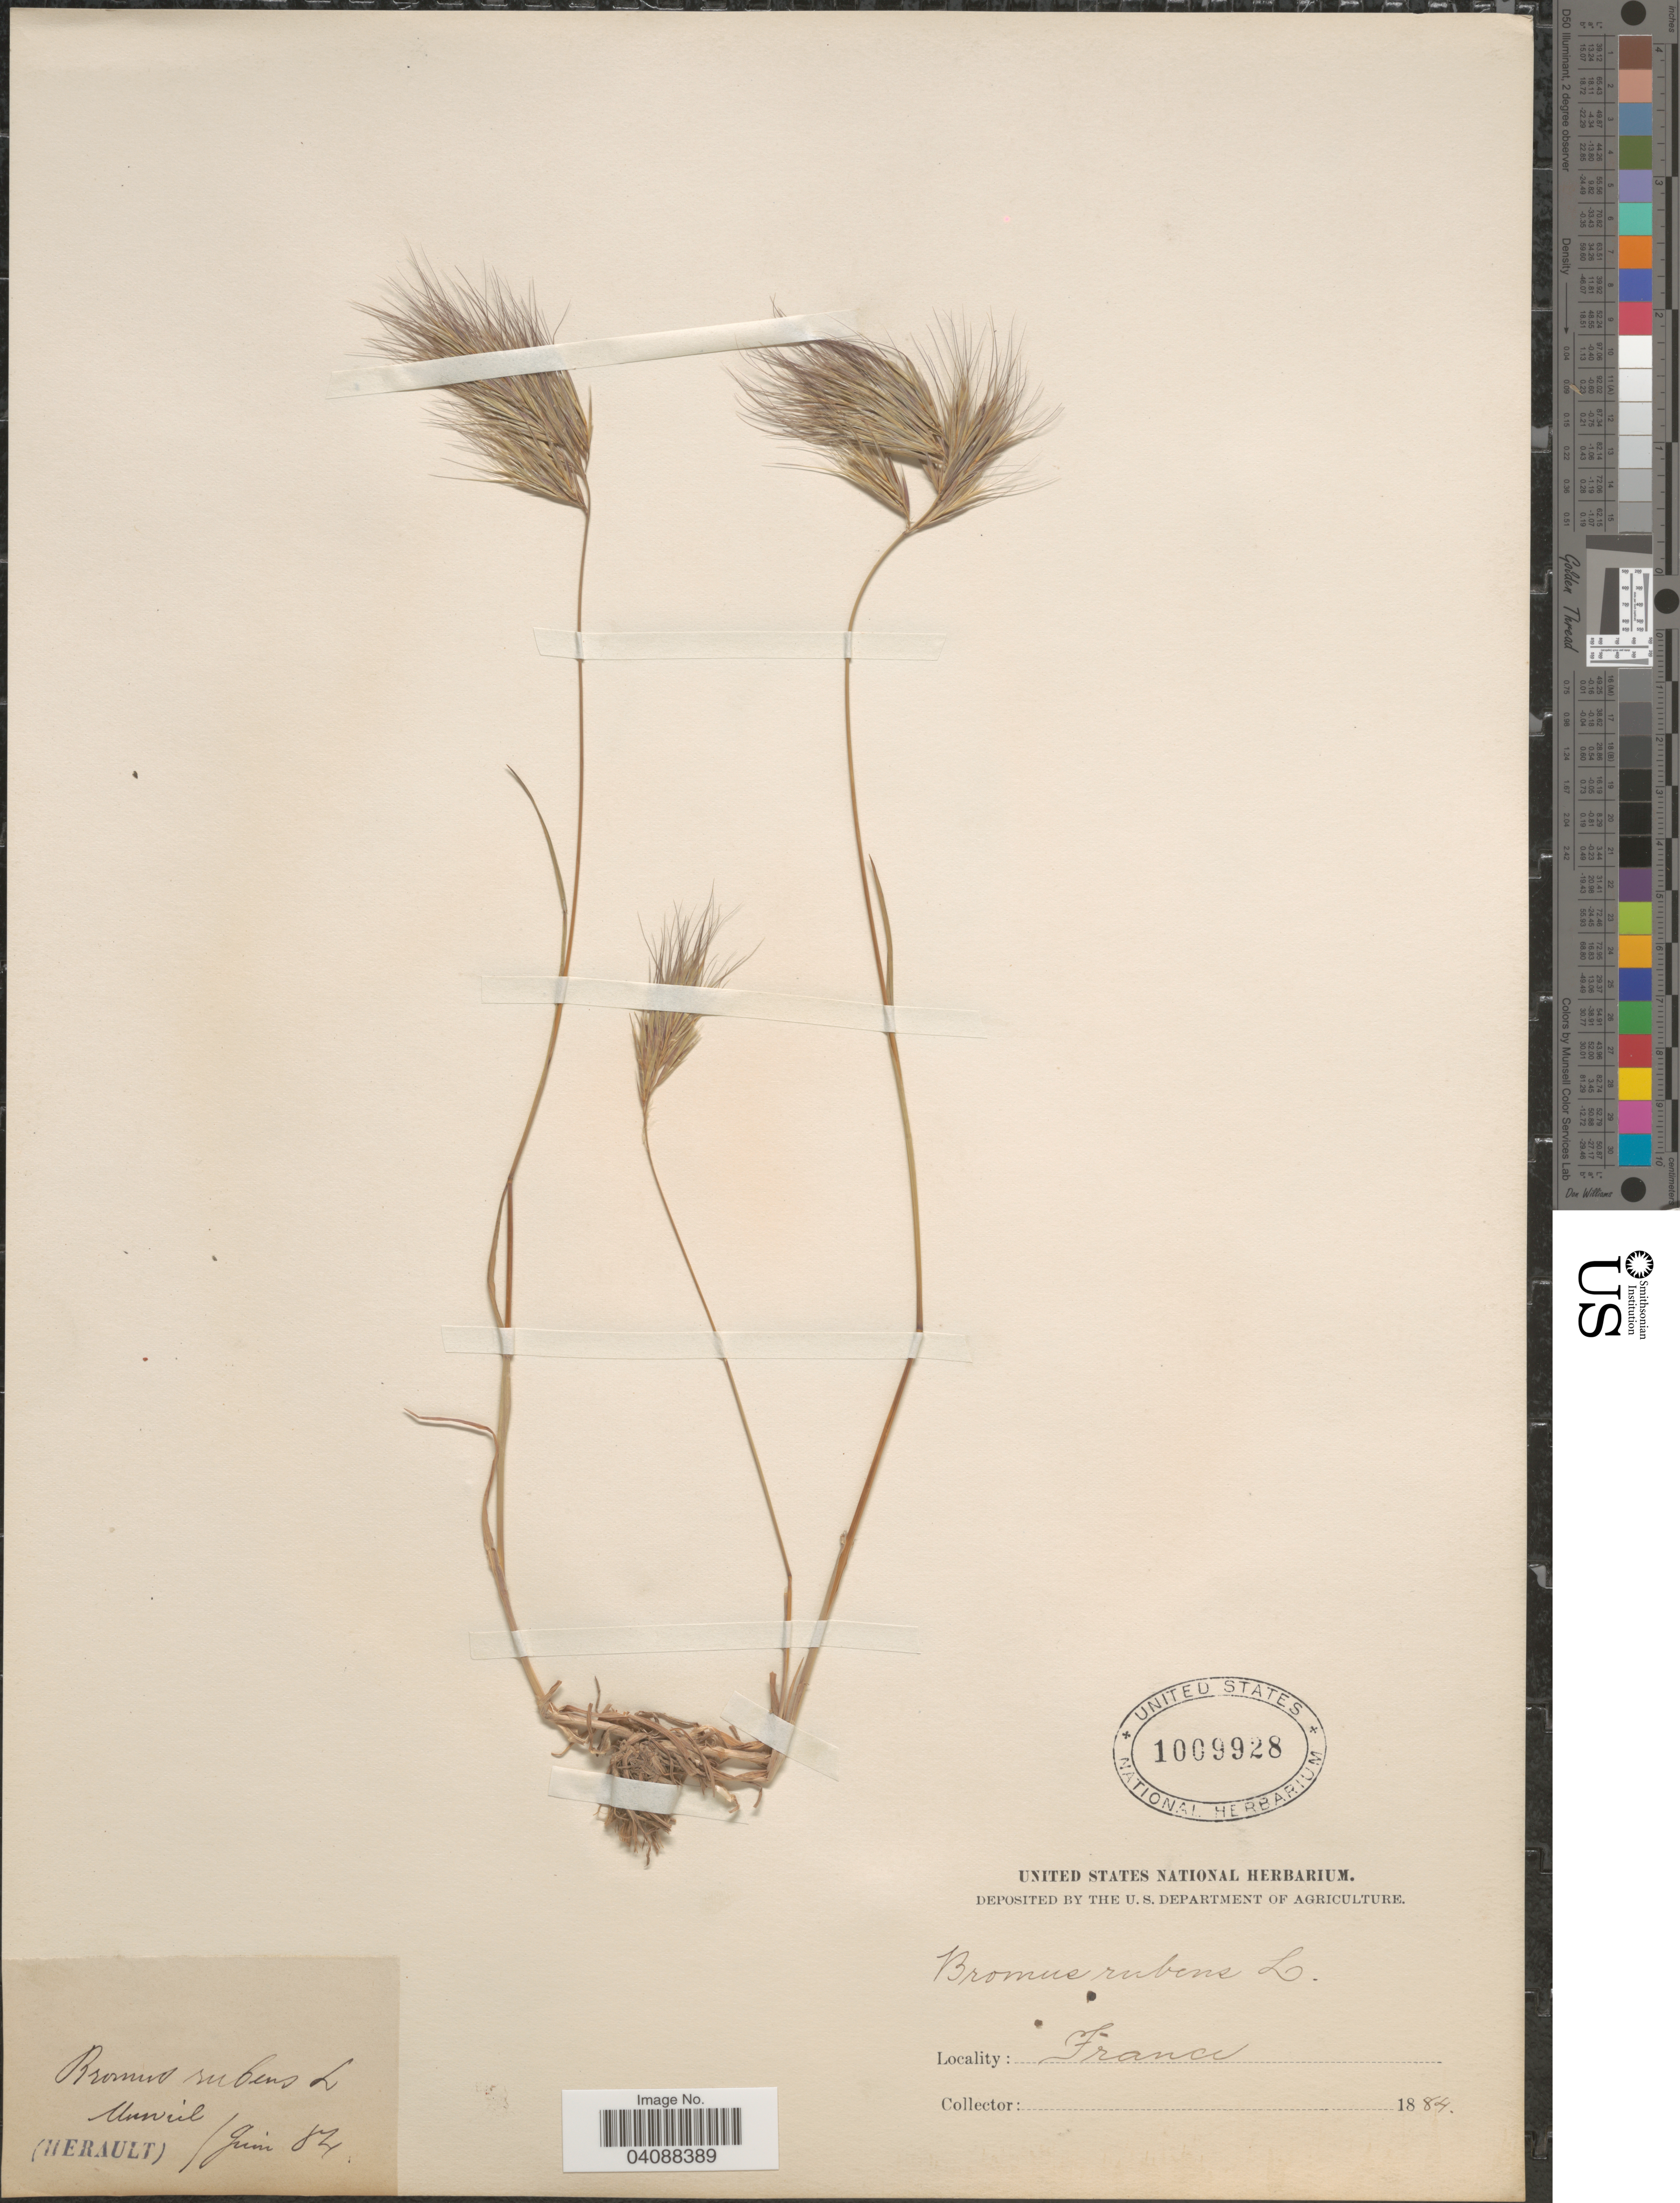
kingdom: Plantae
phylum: Tracheophyta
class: Liliopsida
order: Poales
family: Poaceae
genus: Bromus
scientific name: Bromus rubens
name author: L.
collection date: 1884-06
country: France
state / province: Occitanie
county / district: Hérault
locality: Murviel. (Herault).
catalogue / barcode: US 1009928